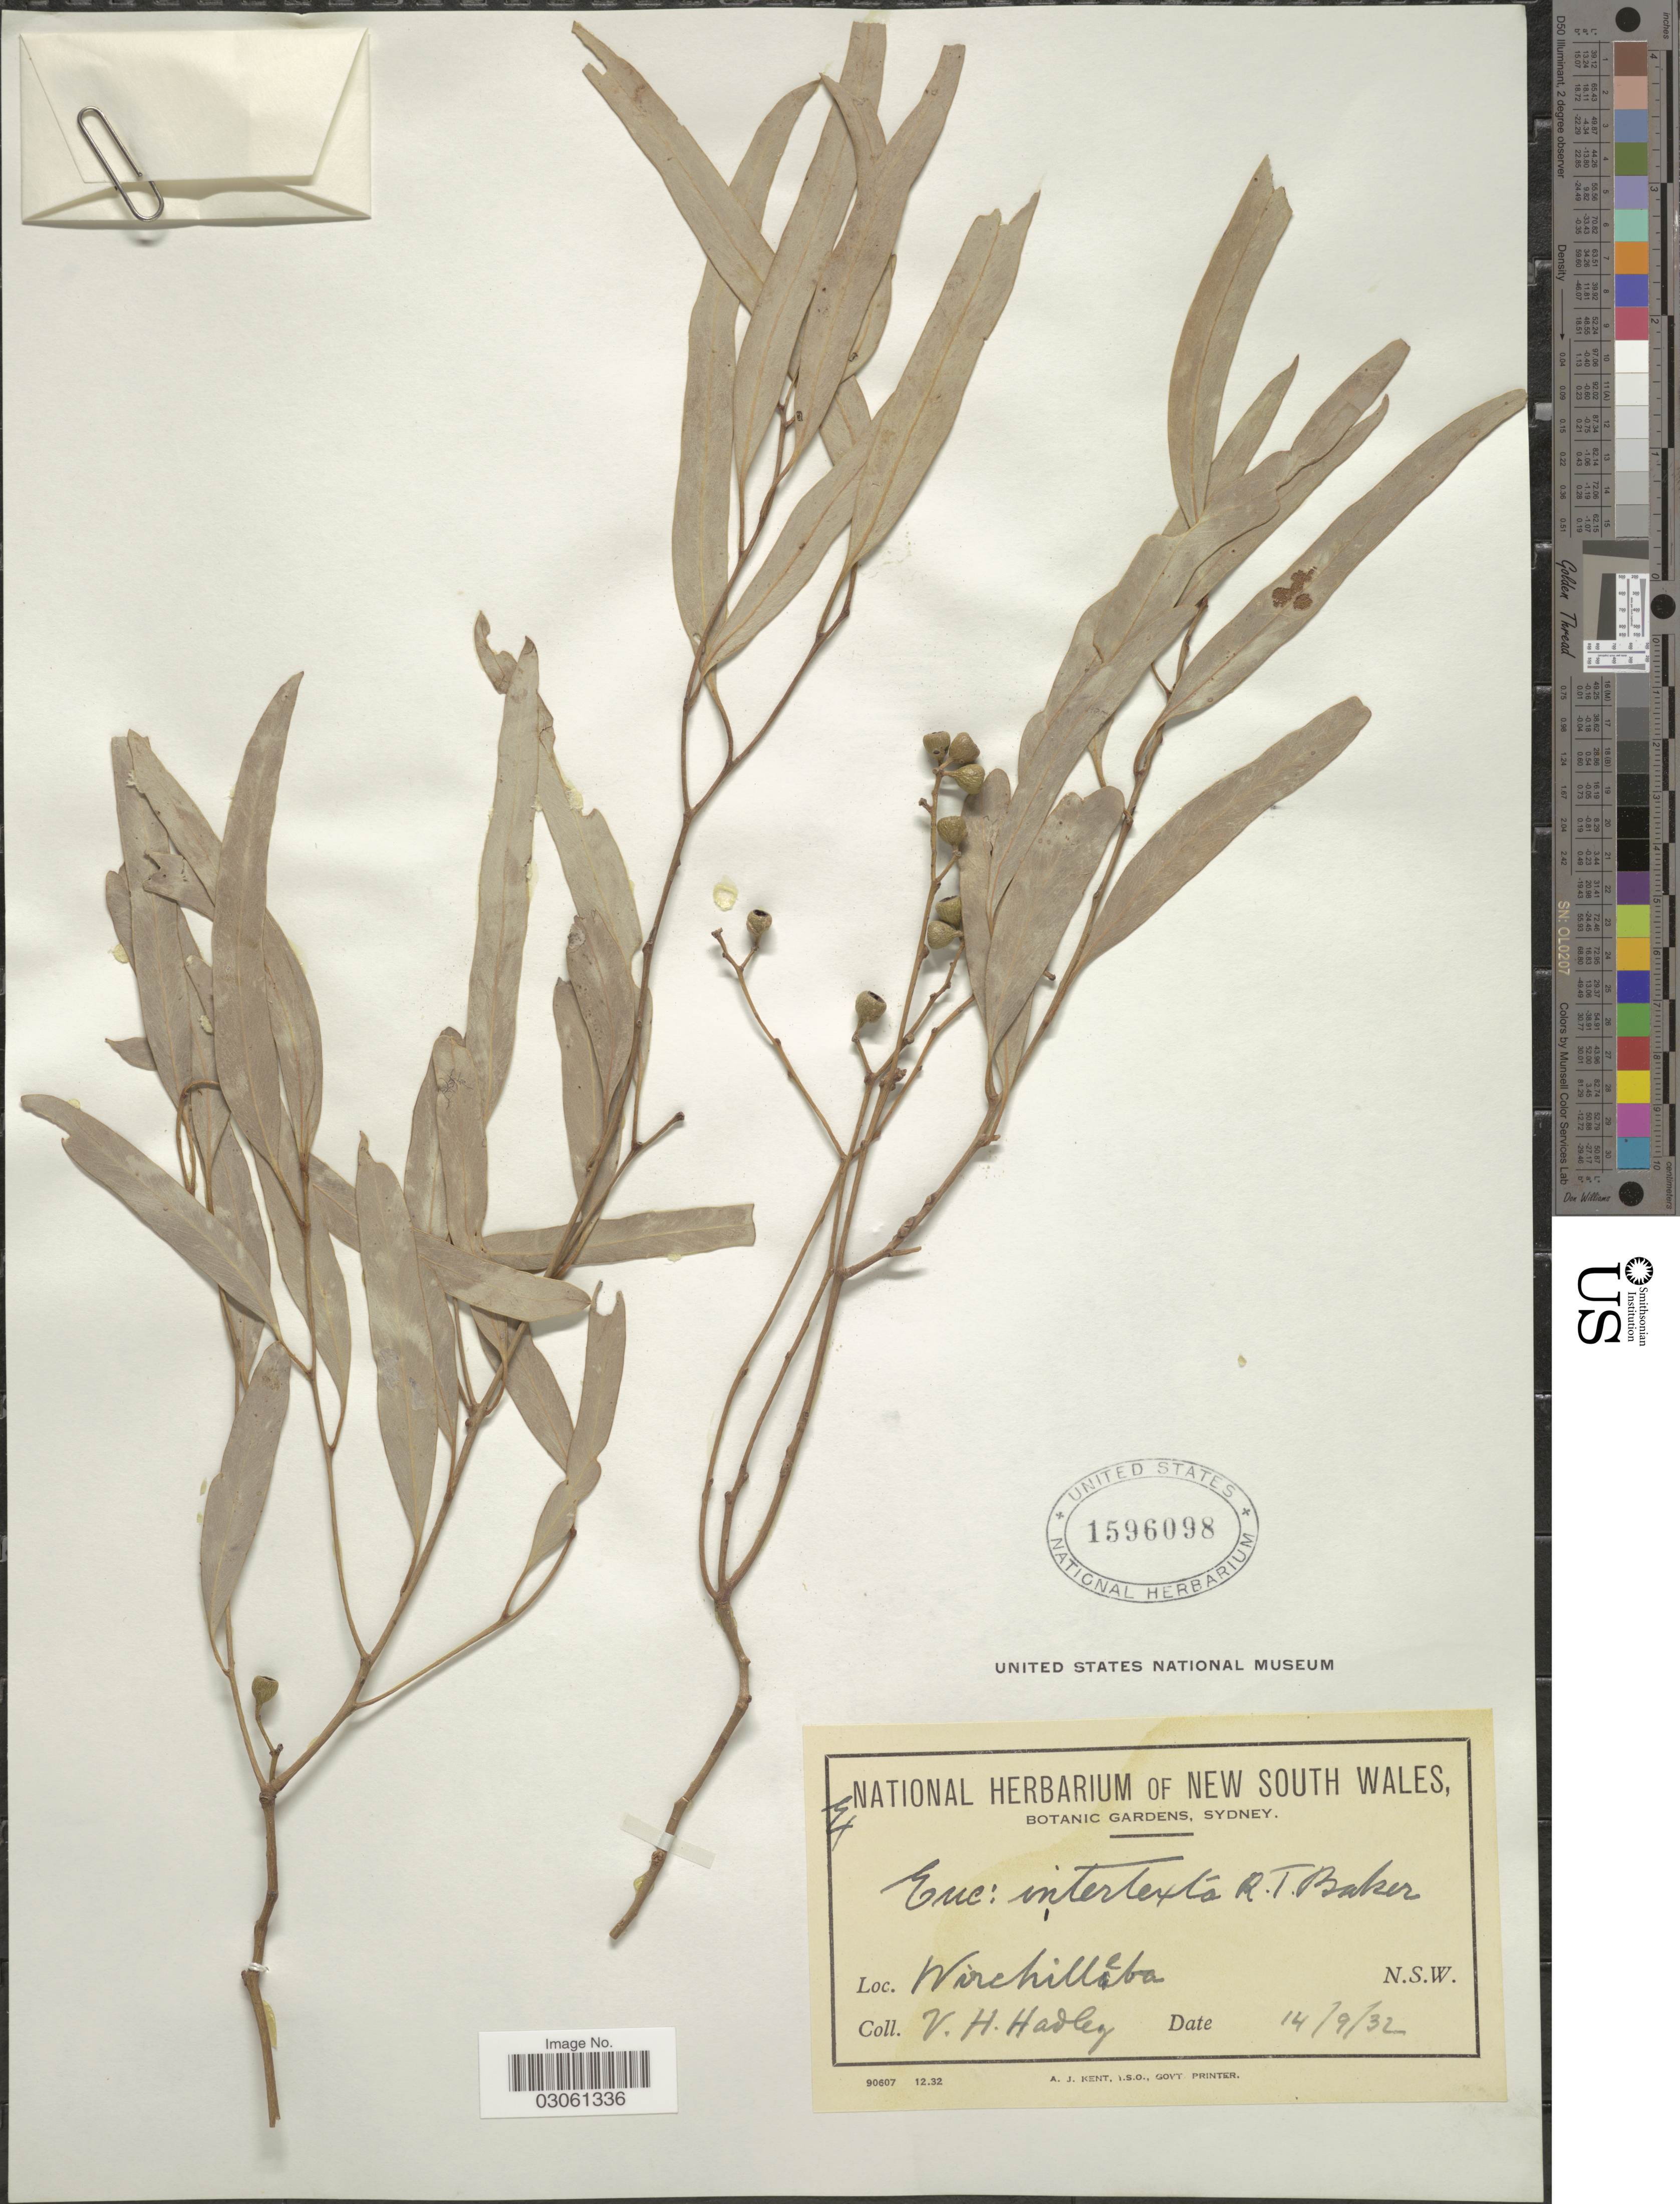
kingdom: Plantae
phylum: Tracheophyta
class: Magnoliopsida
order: Myrtales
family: Myrtaceae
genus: Eucalyptus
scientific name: Eucalyptus intertexta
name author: R.T. Baker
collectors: V. Hadley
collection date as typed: Transcribed d/m/y: 14/9/32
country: Australia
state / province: New South Wales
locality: Wirchilleba.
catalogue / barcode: US 1596098